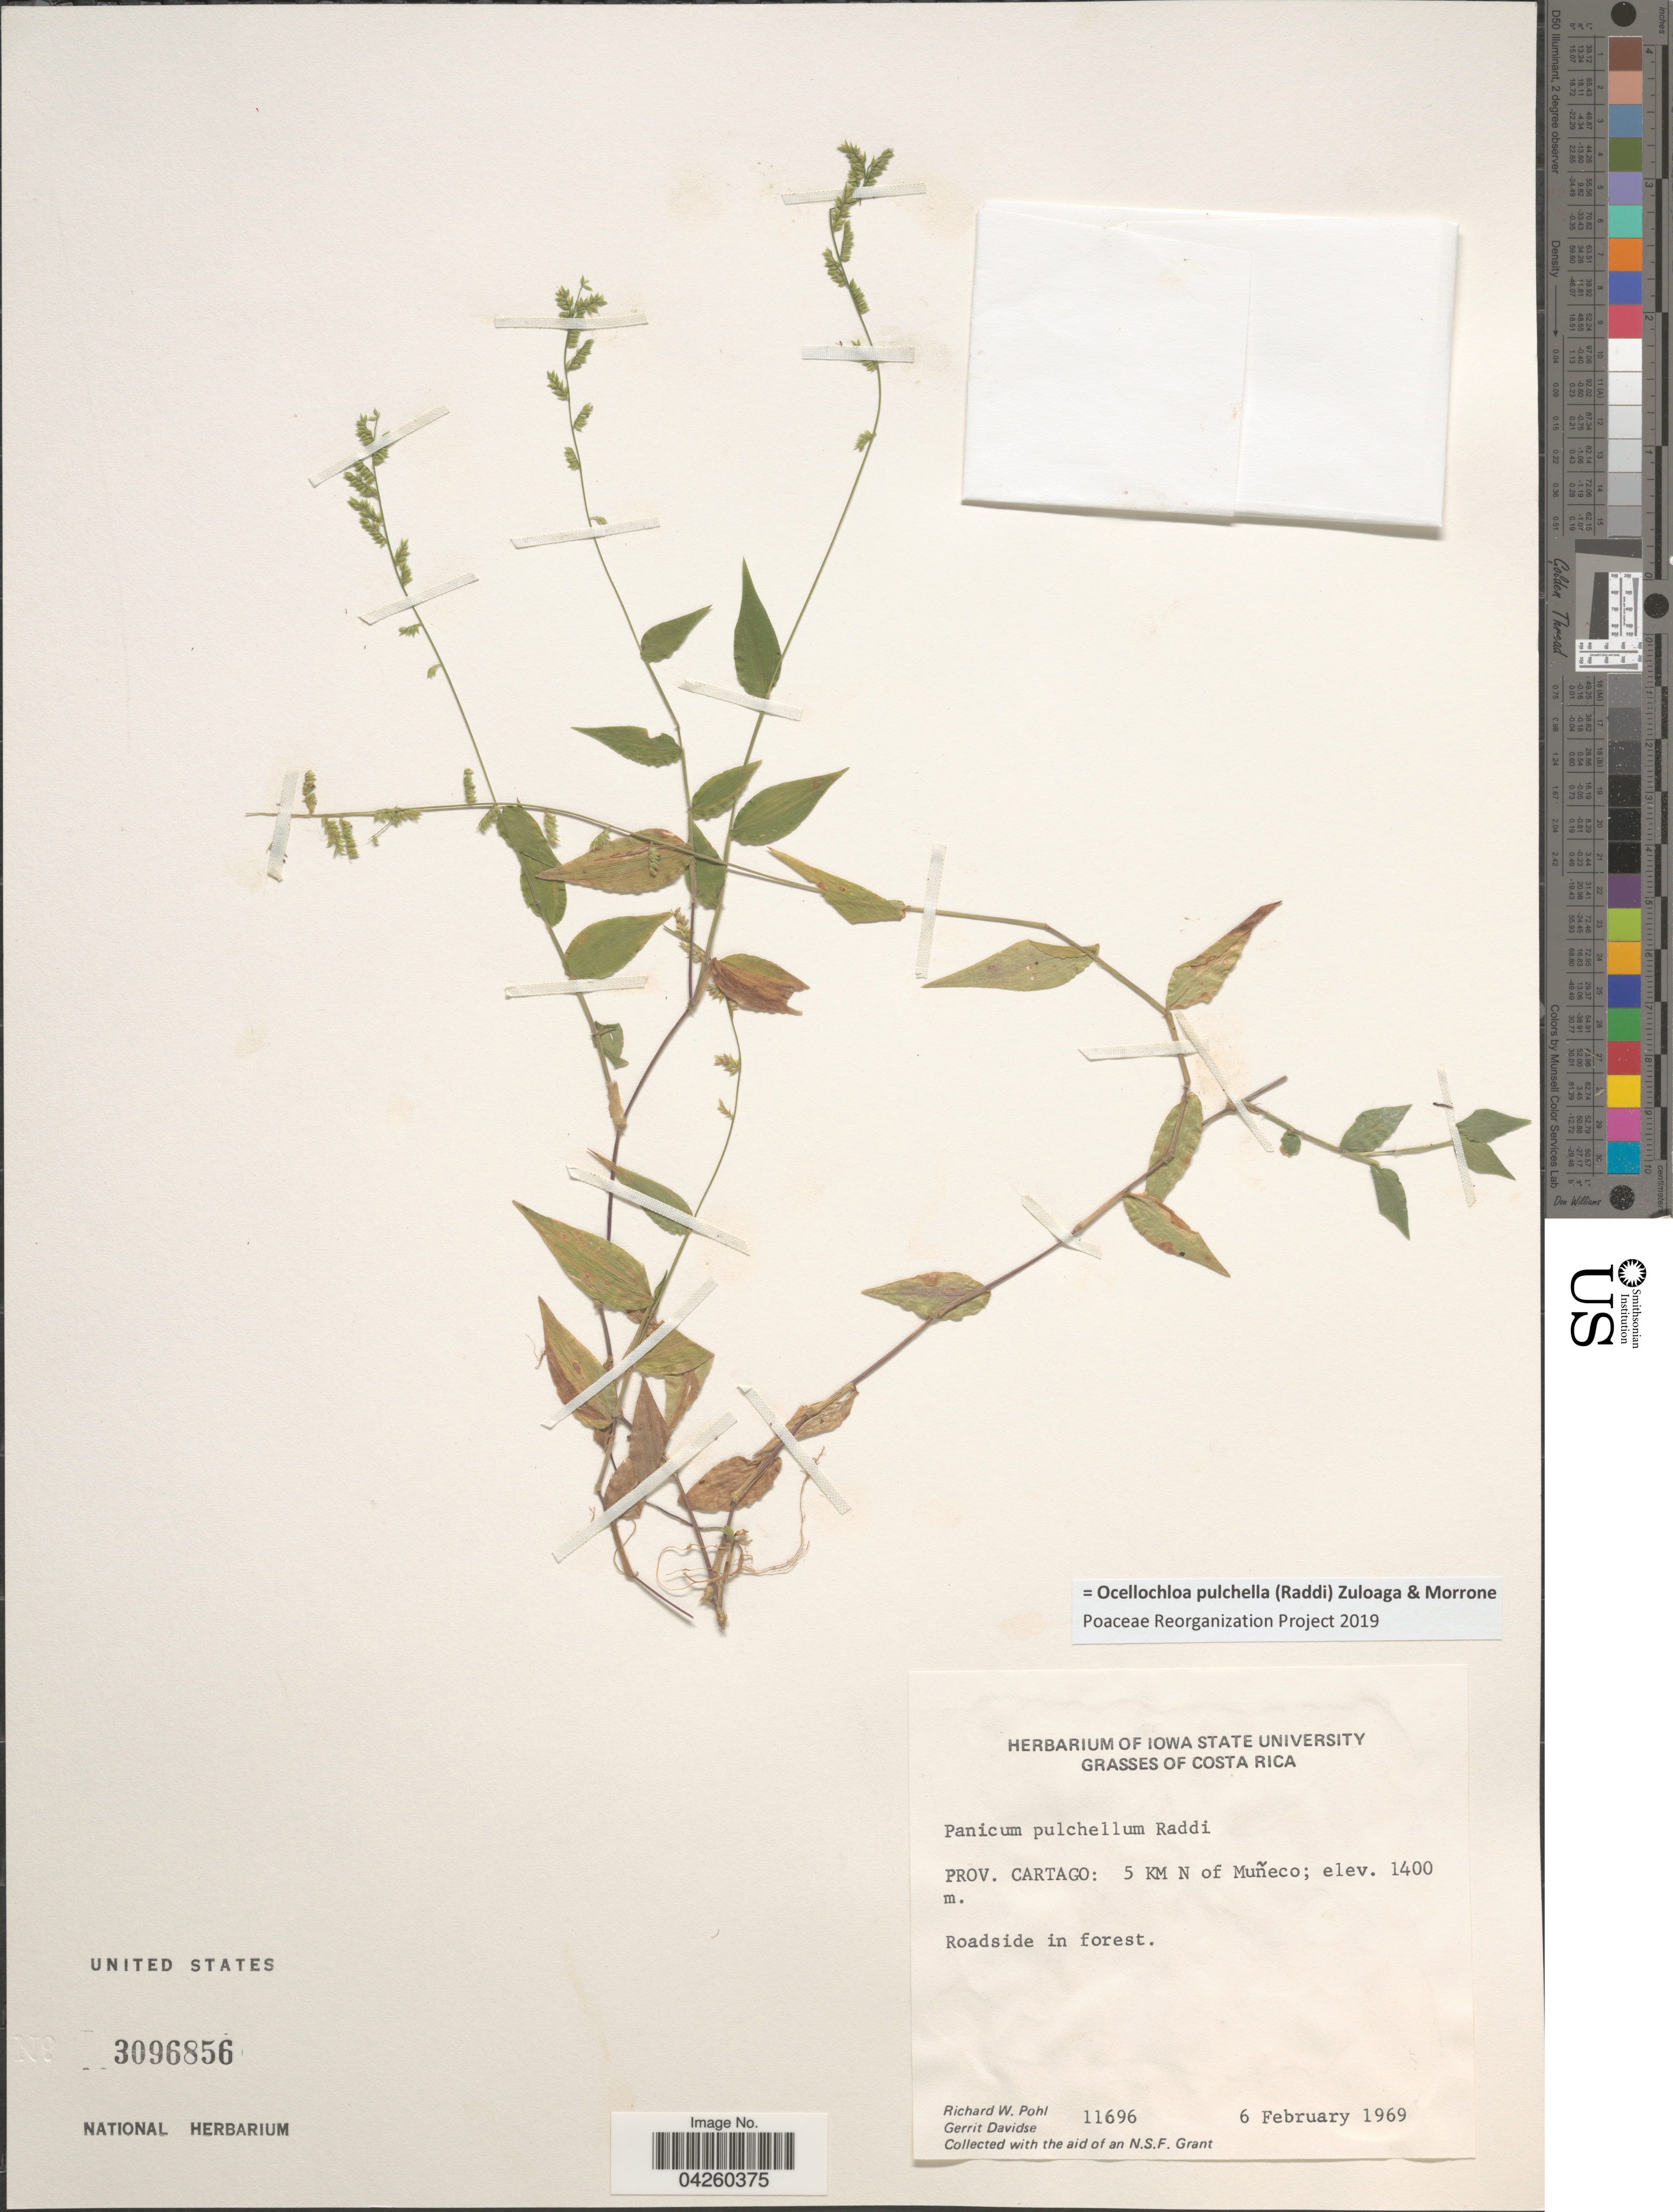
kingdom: Plantae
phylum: Tracheophyta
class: Liliopsida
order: Poales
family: Poaceae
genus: Ocellochloa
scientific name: Ocellochloa pulchella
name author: (Raddi) Zuloaga & Morrone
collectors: R. W. Pohl & G. Davidse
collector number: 11696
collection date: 1969-02-06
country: Costa Rica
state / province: Cartago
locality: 5 KM N of Muñeco.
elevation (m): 1400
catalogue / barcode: US 3096856